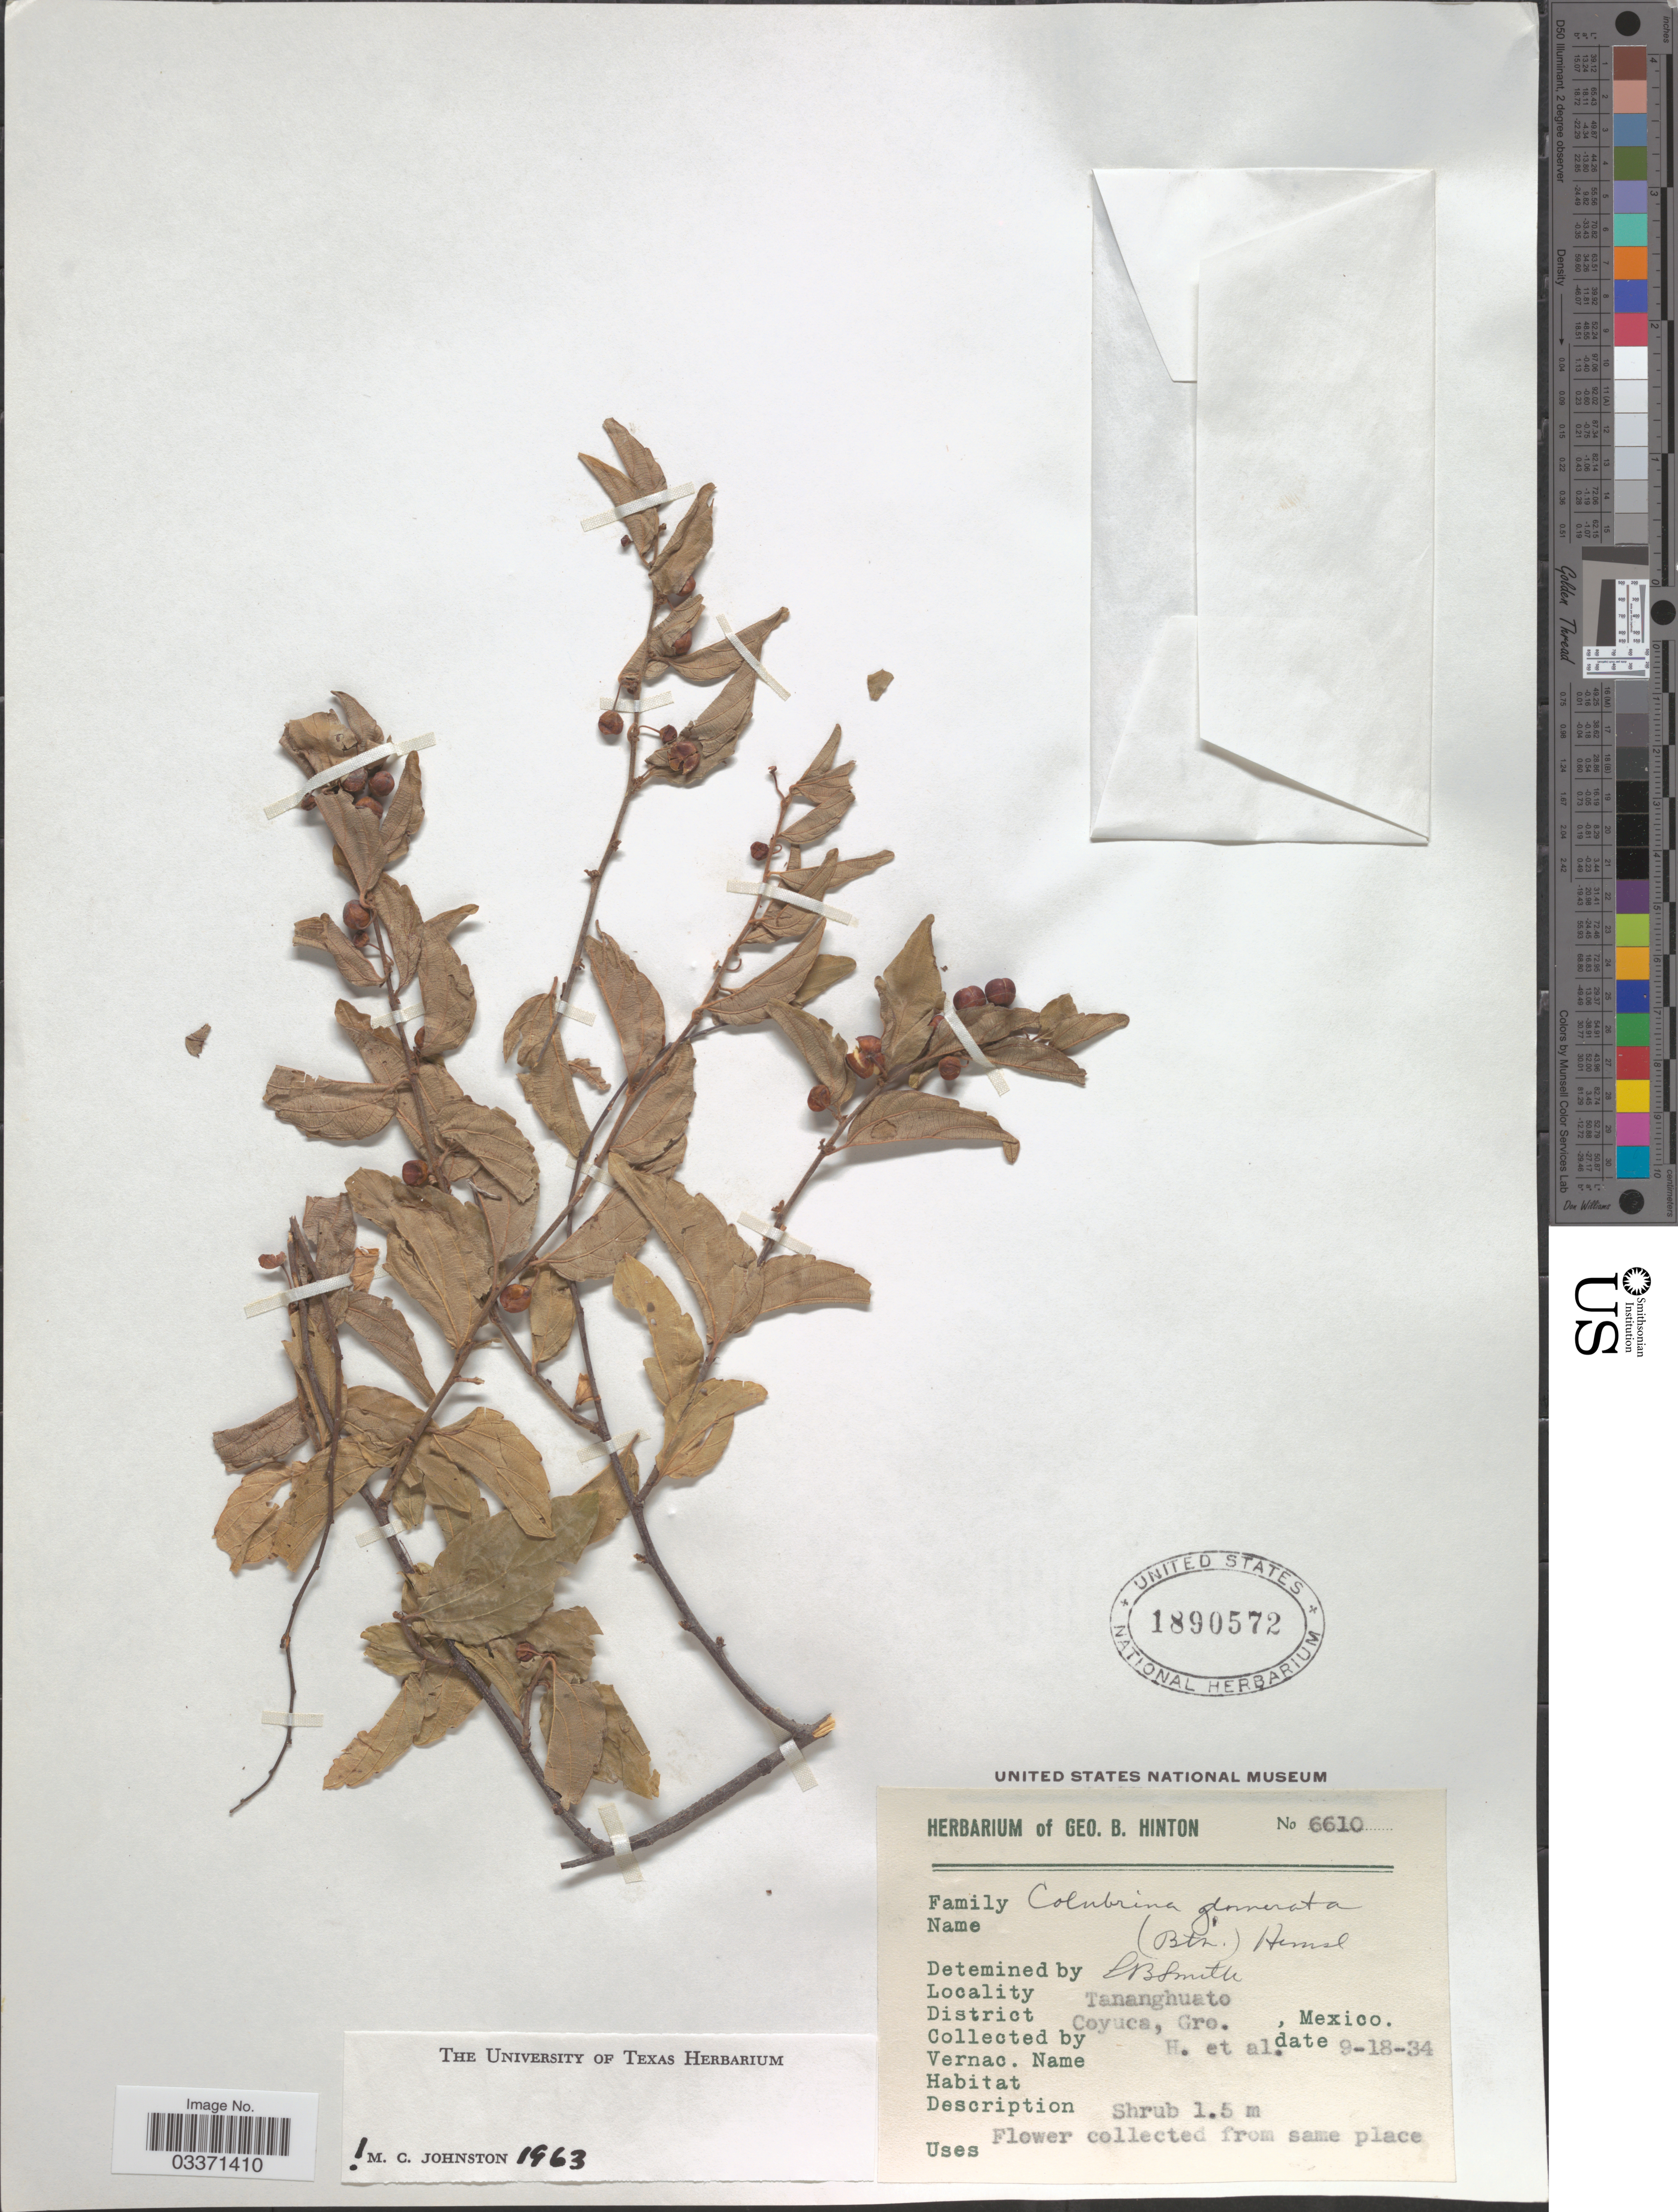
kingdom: Plantae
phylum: Tracheophyta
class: Magnoliopsida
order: Rosales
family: Rhamnaceae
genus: Colubrina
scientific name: Colubrina triflora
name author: Brongn. ex Sweet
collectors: G. B. Hinton & et al.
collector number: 6610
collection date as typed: Transcribed d/m/y: 18/9/34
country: Mexico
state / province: Guerrero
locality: Tananghuato. District Coyuca.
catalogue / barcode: US 1890572